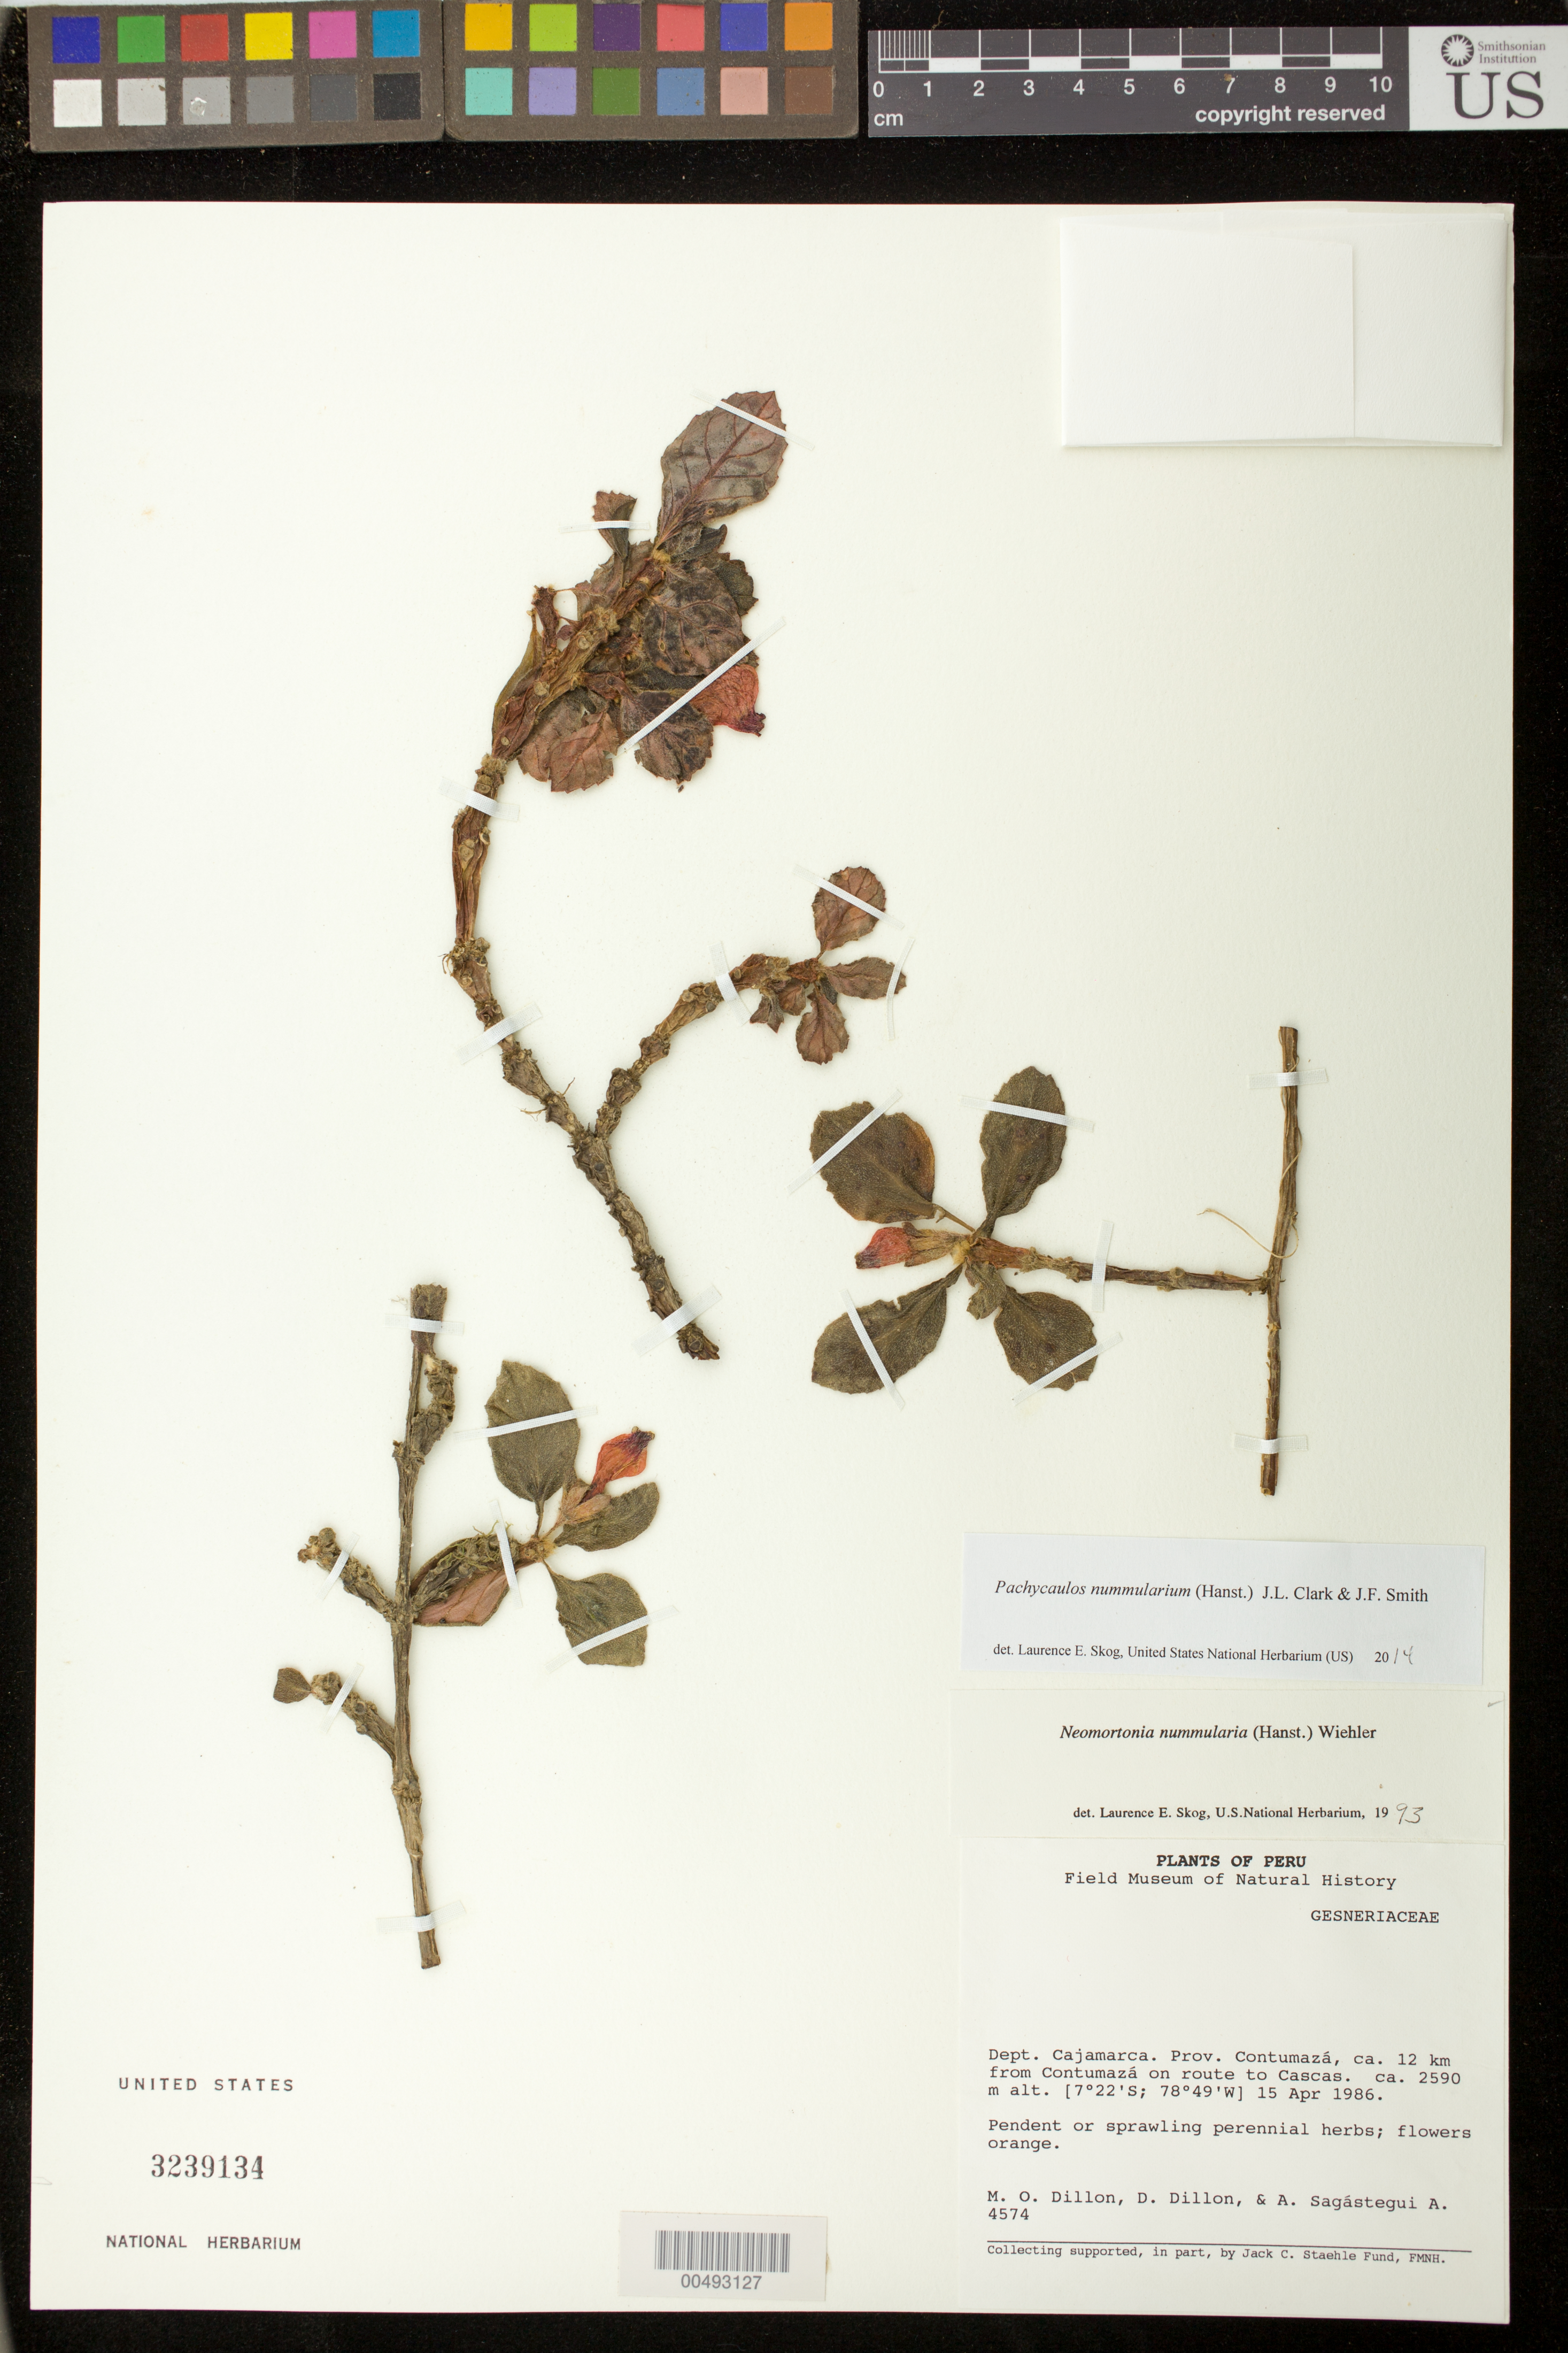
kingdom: Plantae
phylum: Tracheophyta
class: Magnoliopsida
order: Lamiales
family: Gesneriaceae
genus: Pachycaulos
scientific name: Pachycaulos nummularia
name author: (Hanst.) J.L. Clark & J.F. Sm.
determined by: Skog, Laurence E.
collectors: M. O. Dillon, D. Dillon & A. Sagástegui A.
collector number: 4574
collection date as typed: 15 Apr 1986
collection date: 1986-04-15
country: Peru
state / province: Cajamarca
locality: Contumaza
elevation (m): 2590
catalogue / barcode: US 3239134